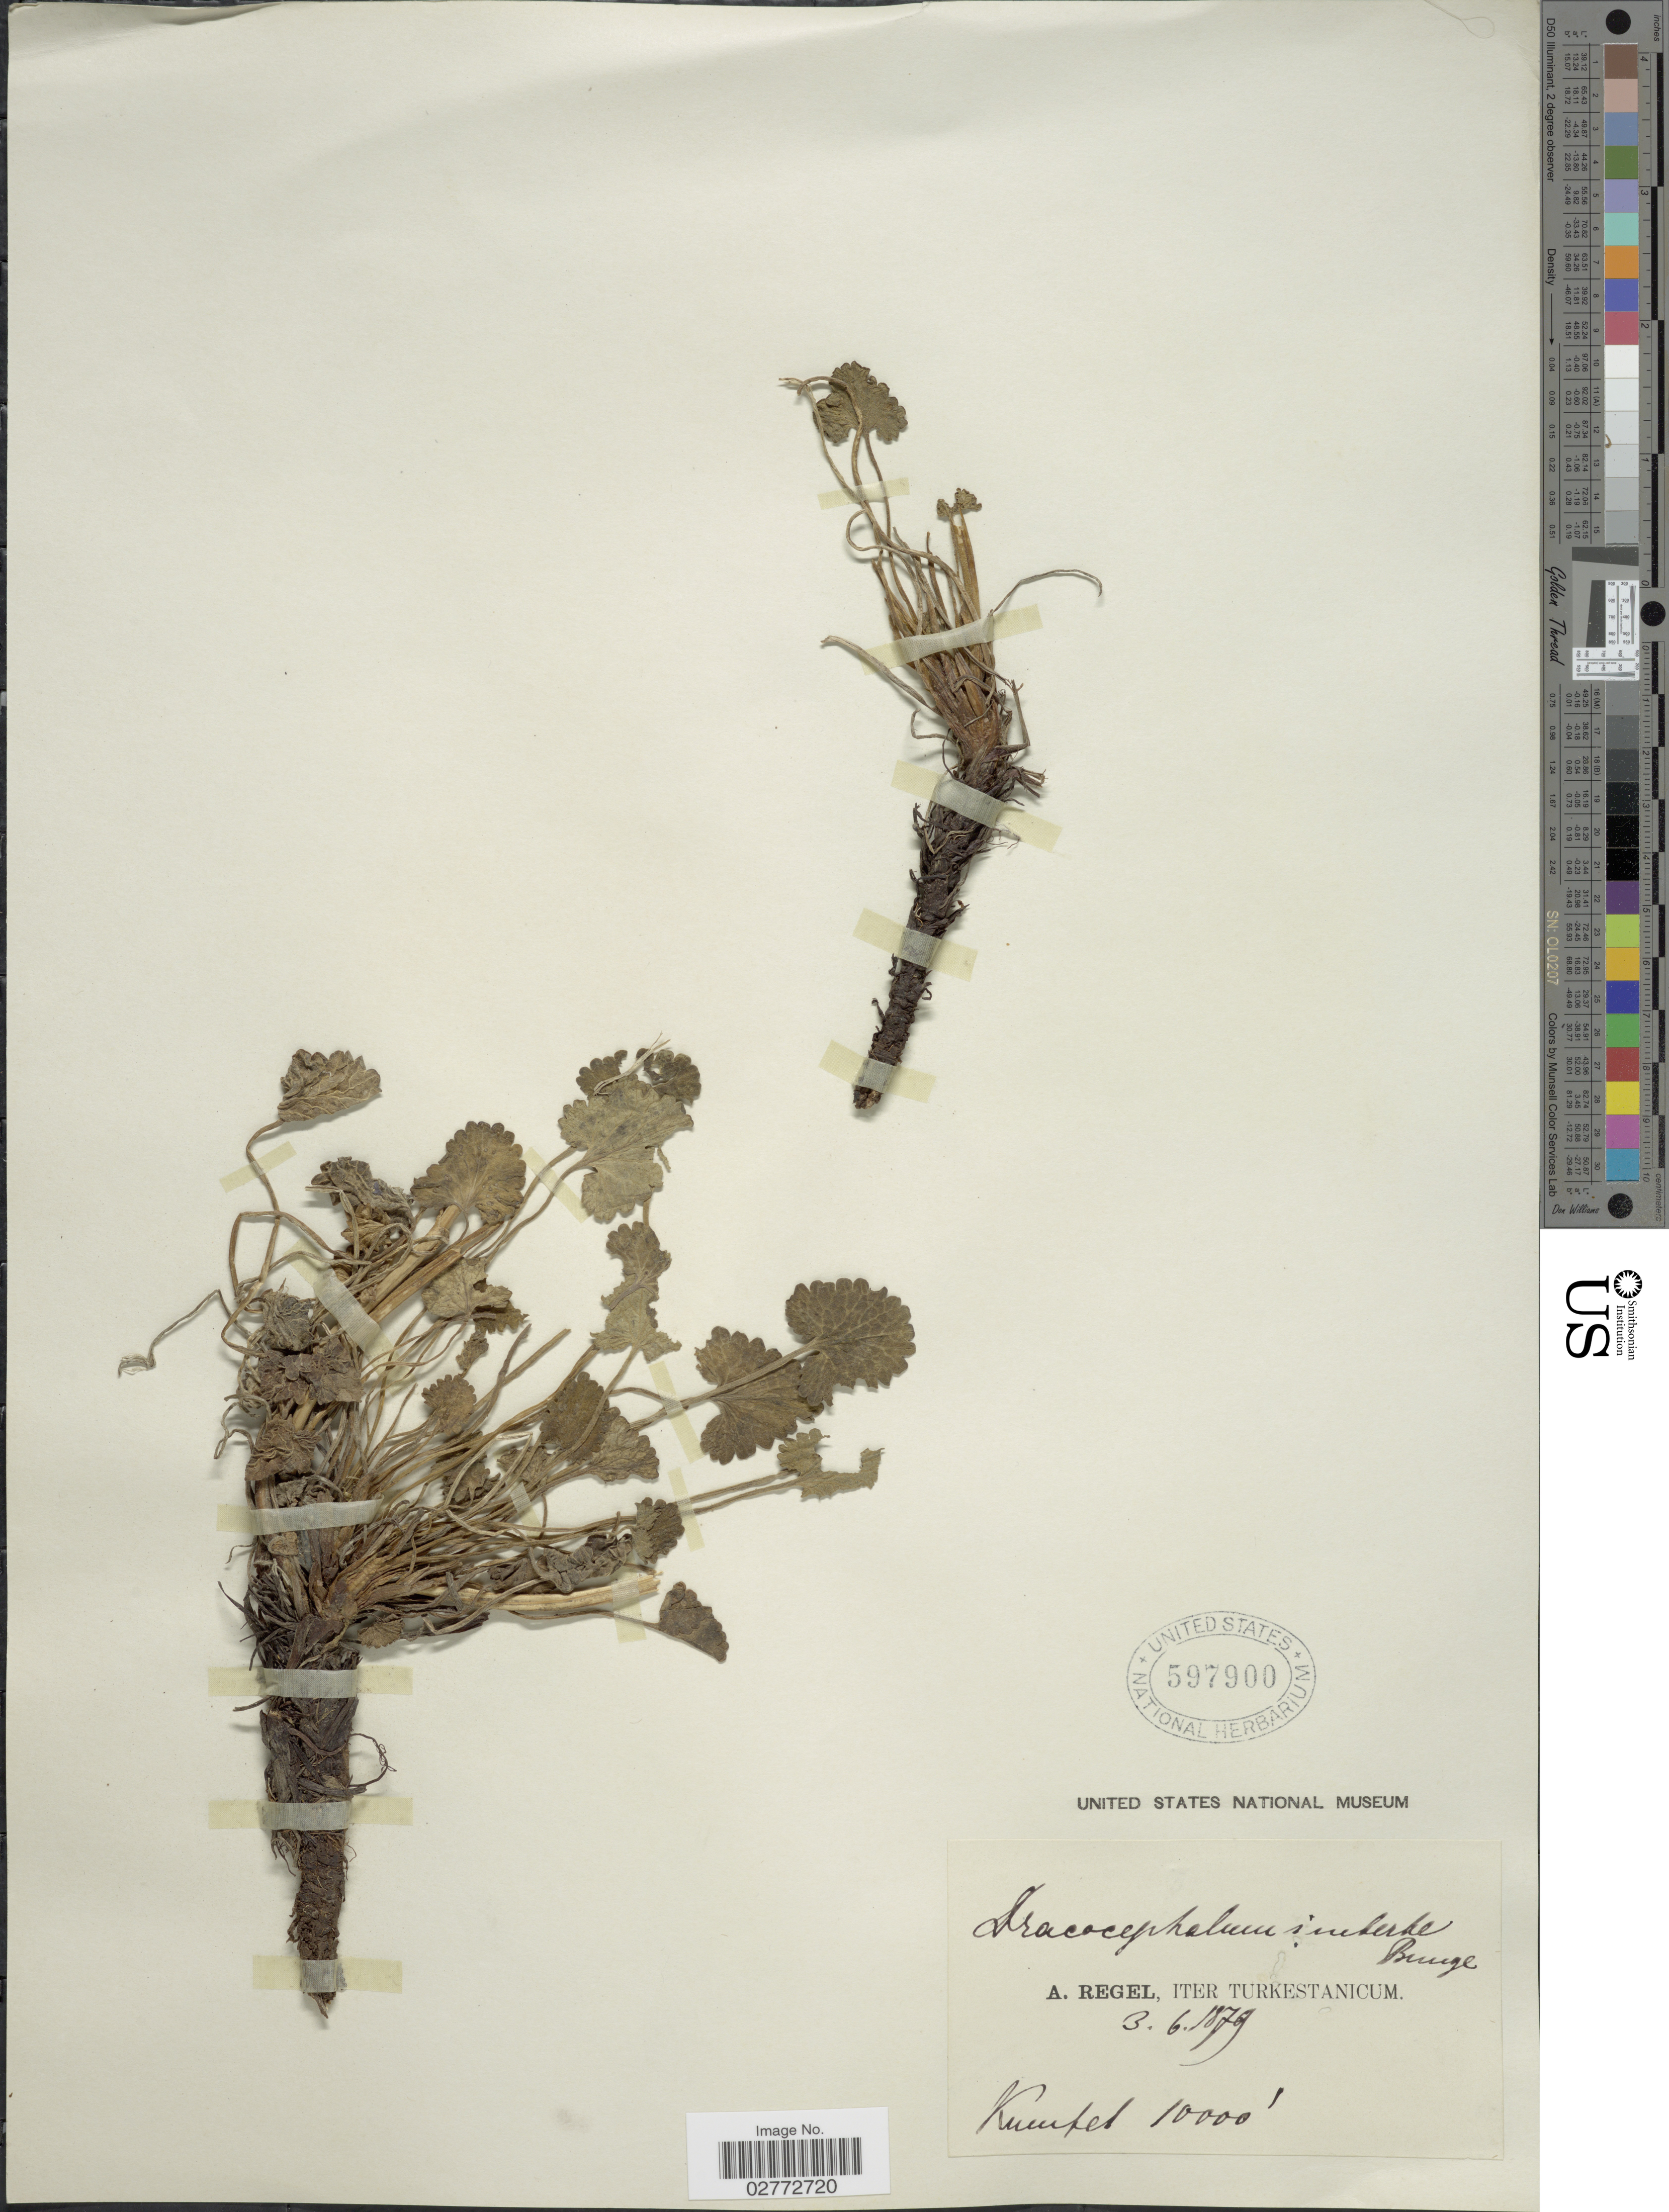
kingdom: Plantae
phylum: Tracheophyta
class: Magnoliopsida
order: Lamiales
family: Lamiaceae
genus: Dracocephalum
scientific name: Dracocephalum imberbe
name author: Bunge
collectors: A. Regel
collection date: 1879-06-03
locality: Kumpel. [interpreted] Iter Turkestanicum.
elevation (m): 3048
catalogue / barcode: US 597900